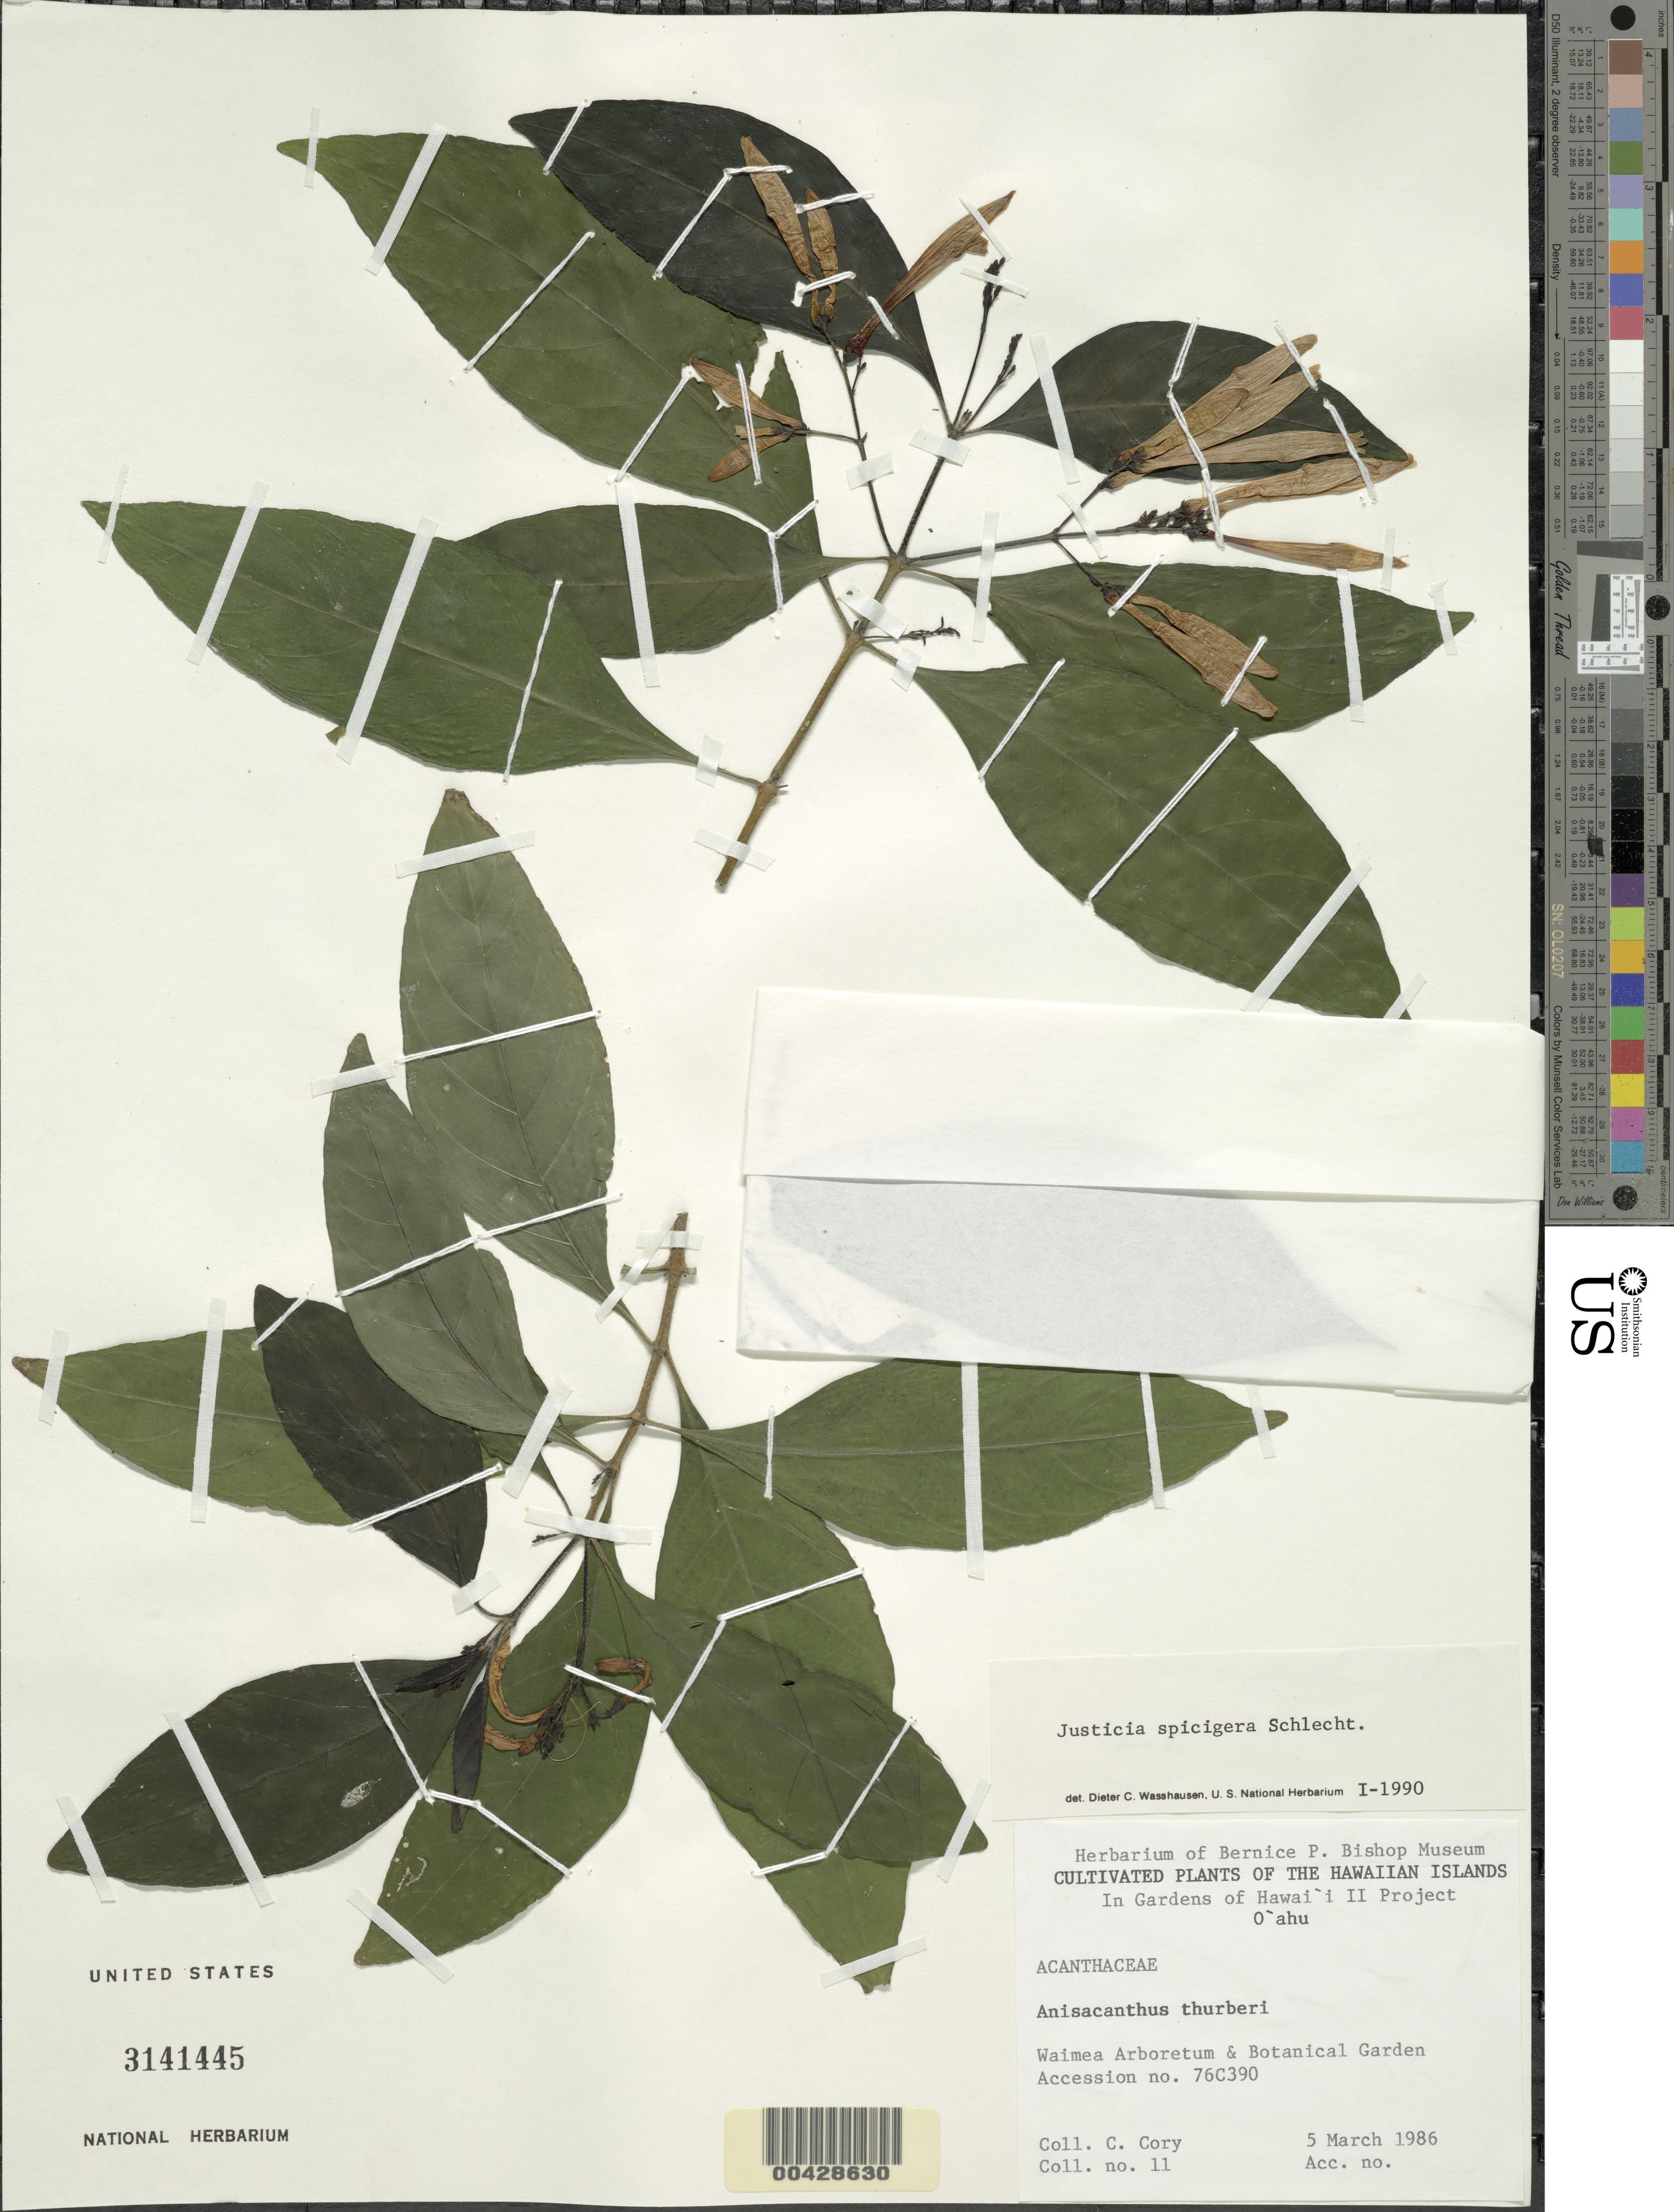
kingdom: Plantae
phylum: Tracheophyta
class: Magnoliopsida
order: Lamiales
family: Acanthaceae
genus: Justicia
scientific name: Justicia spicigera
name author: Schltdl.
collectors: C. Cory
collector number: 11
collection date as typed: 5 Mar 1986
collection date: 1986-03-05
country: United States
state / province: Hawaii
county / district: Honolulu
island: Oahu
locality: Waimea Arboretum and Botanical Garden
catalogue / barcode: US 3141445